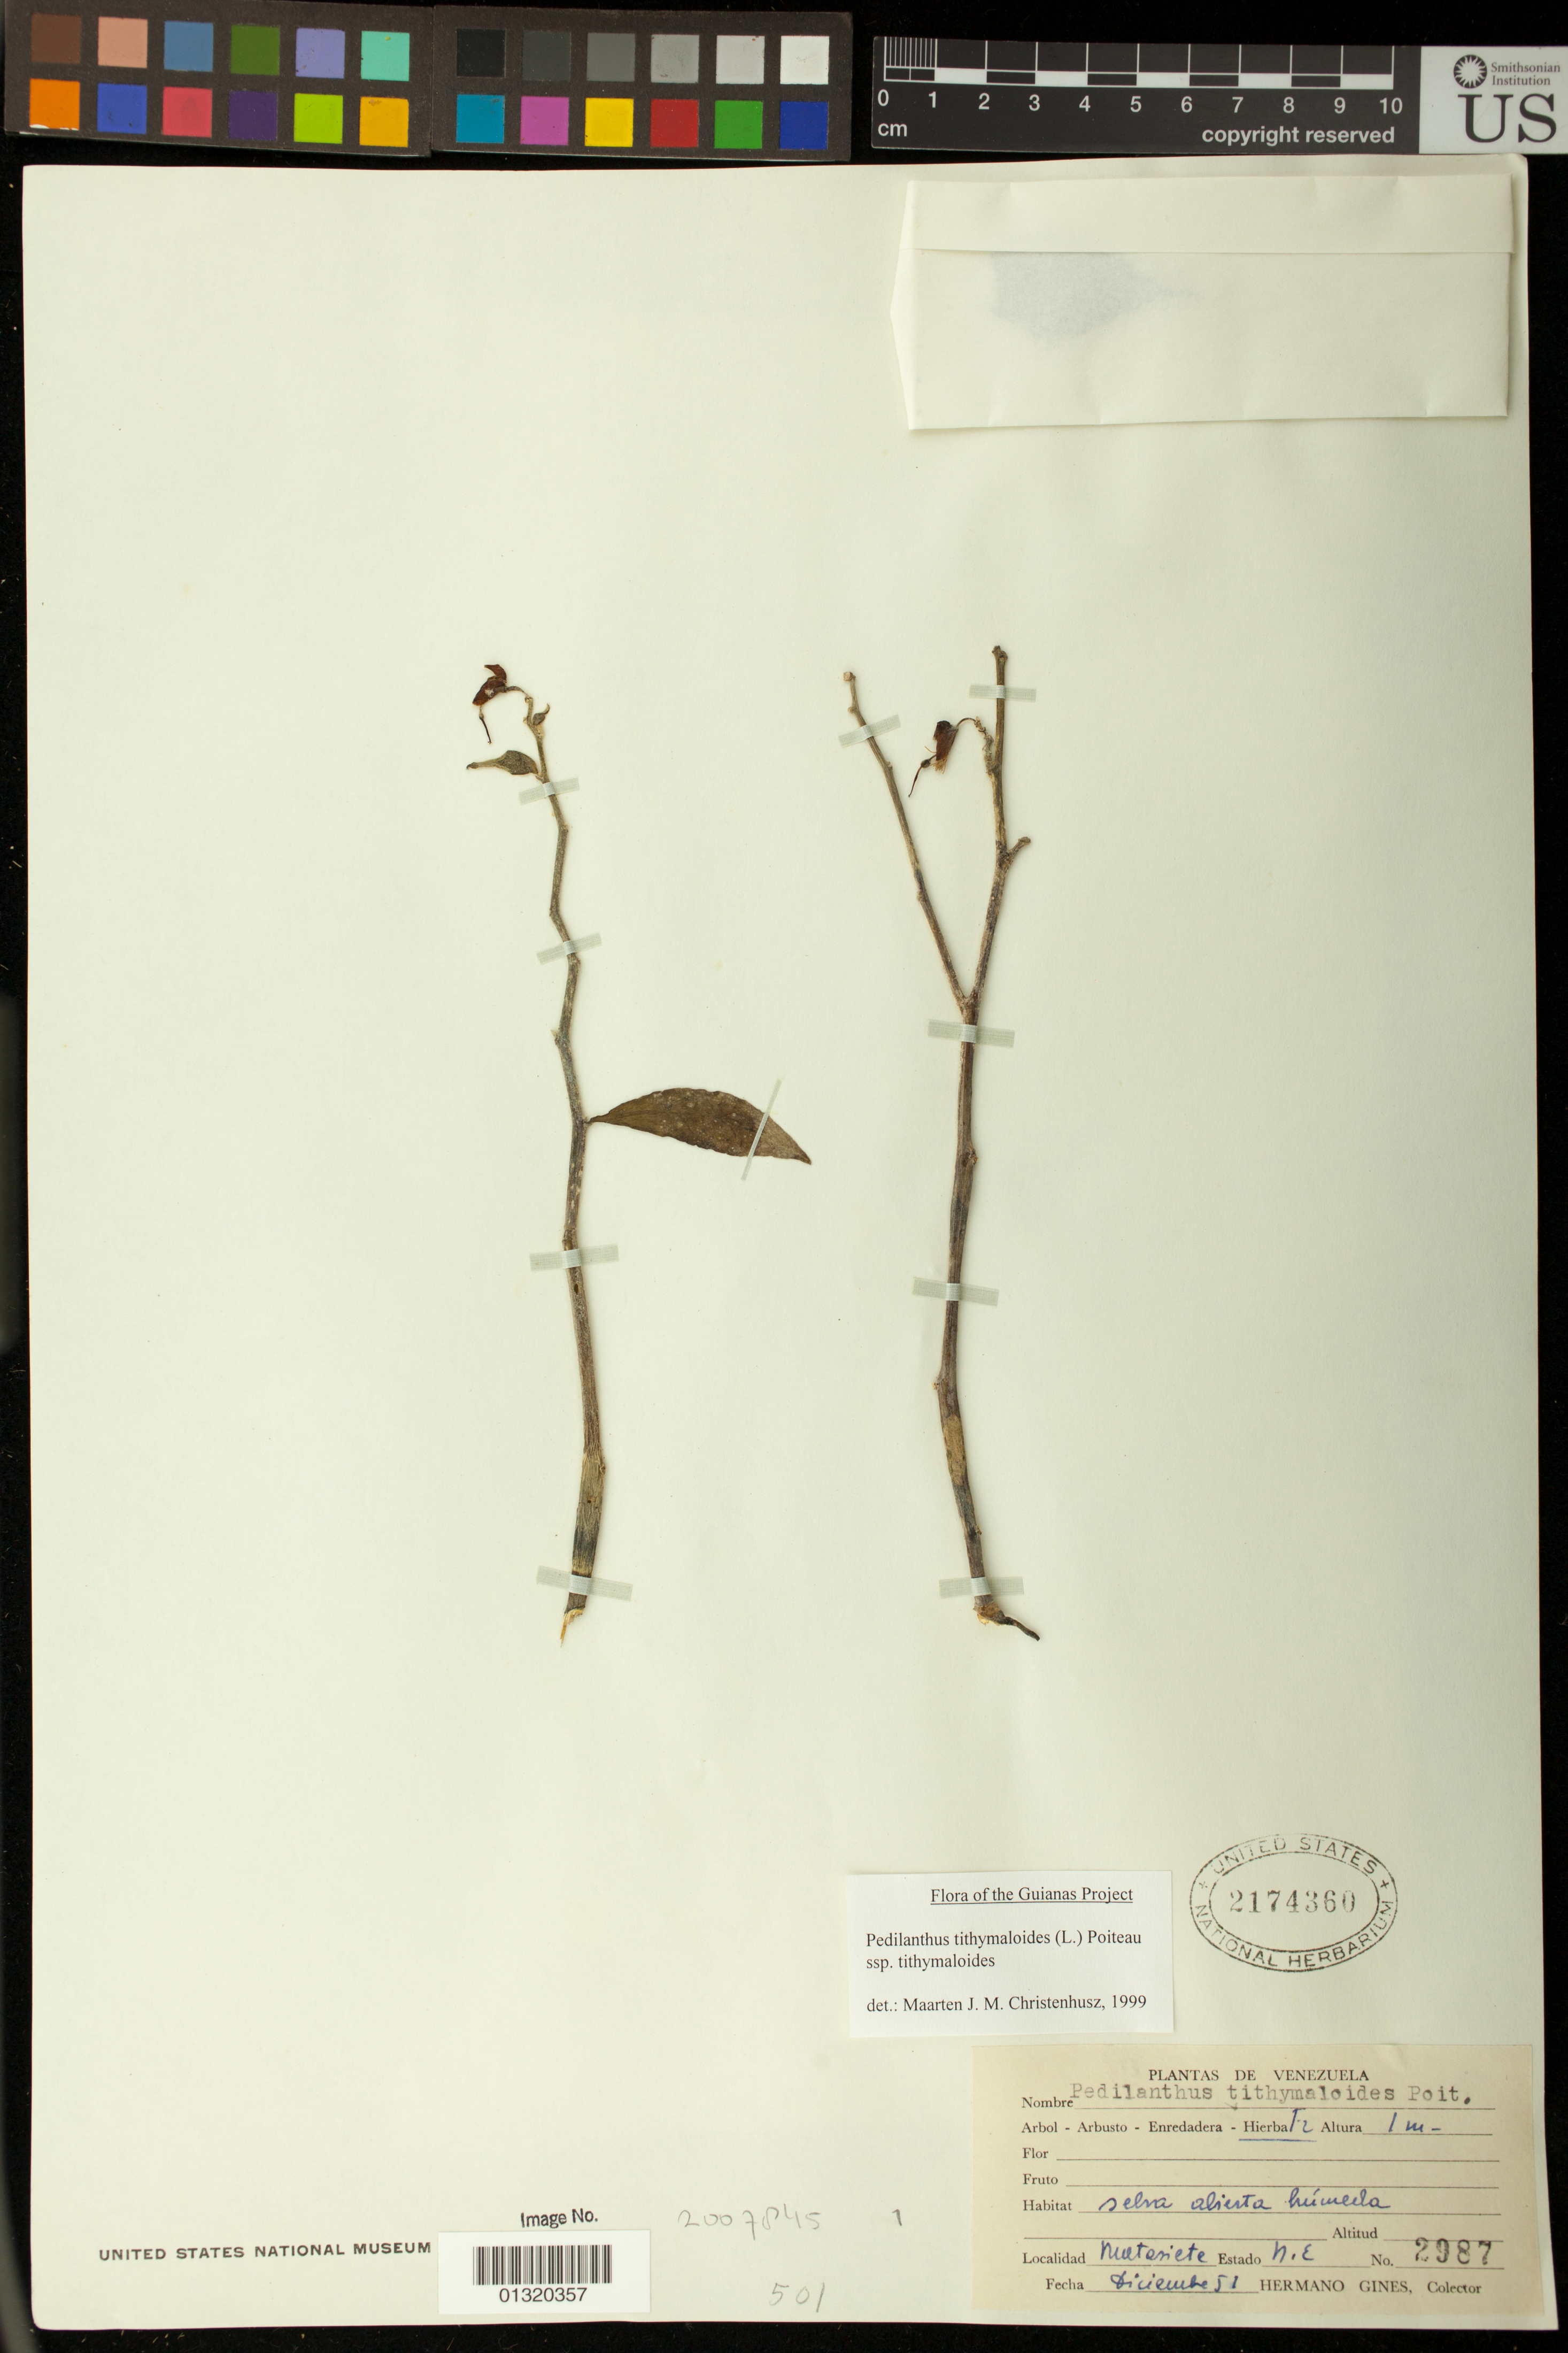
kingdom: Plantae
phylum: Tracheophyta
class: Magnoliopsida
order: Malpighiales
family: Euphorbiaceae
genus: Pedilanthus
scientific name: Pedilanthus tithymaloides subsp. tithymaloides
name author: (L.) Poit.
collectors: H. Gines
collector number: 2987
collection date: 1951-12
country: Venezuela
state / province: Nueva Esparta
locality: Matasiete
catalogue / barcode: US 2174360